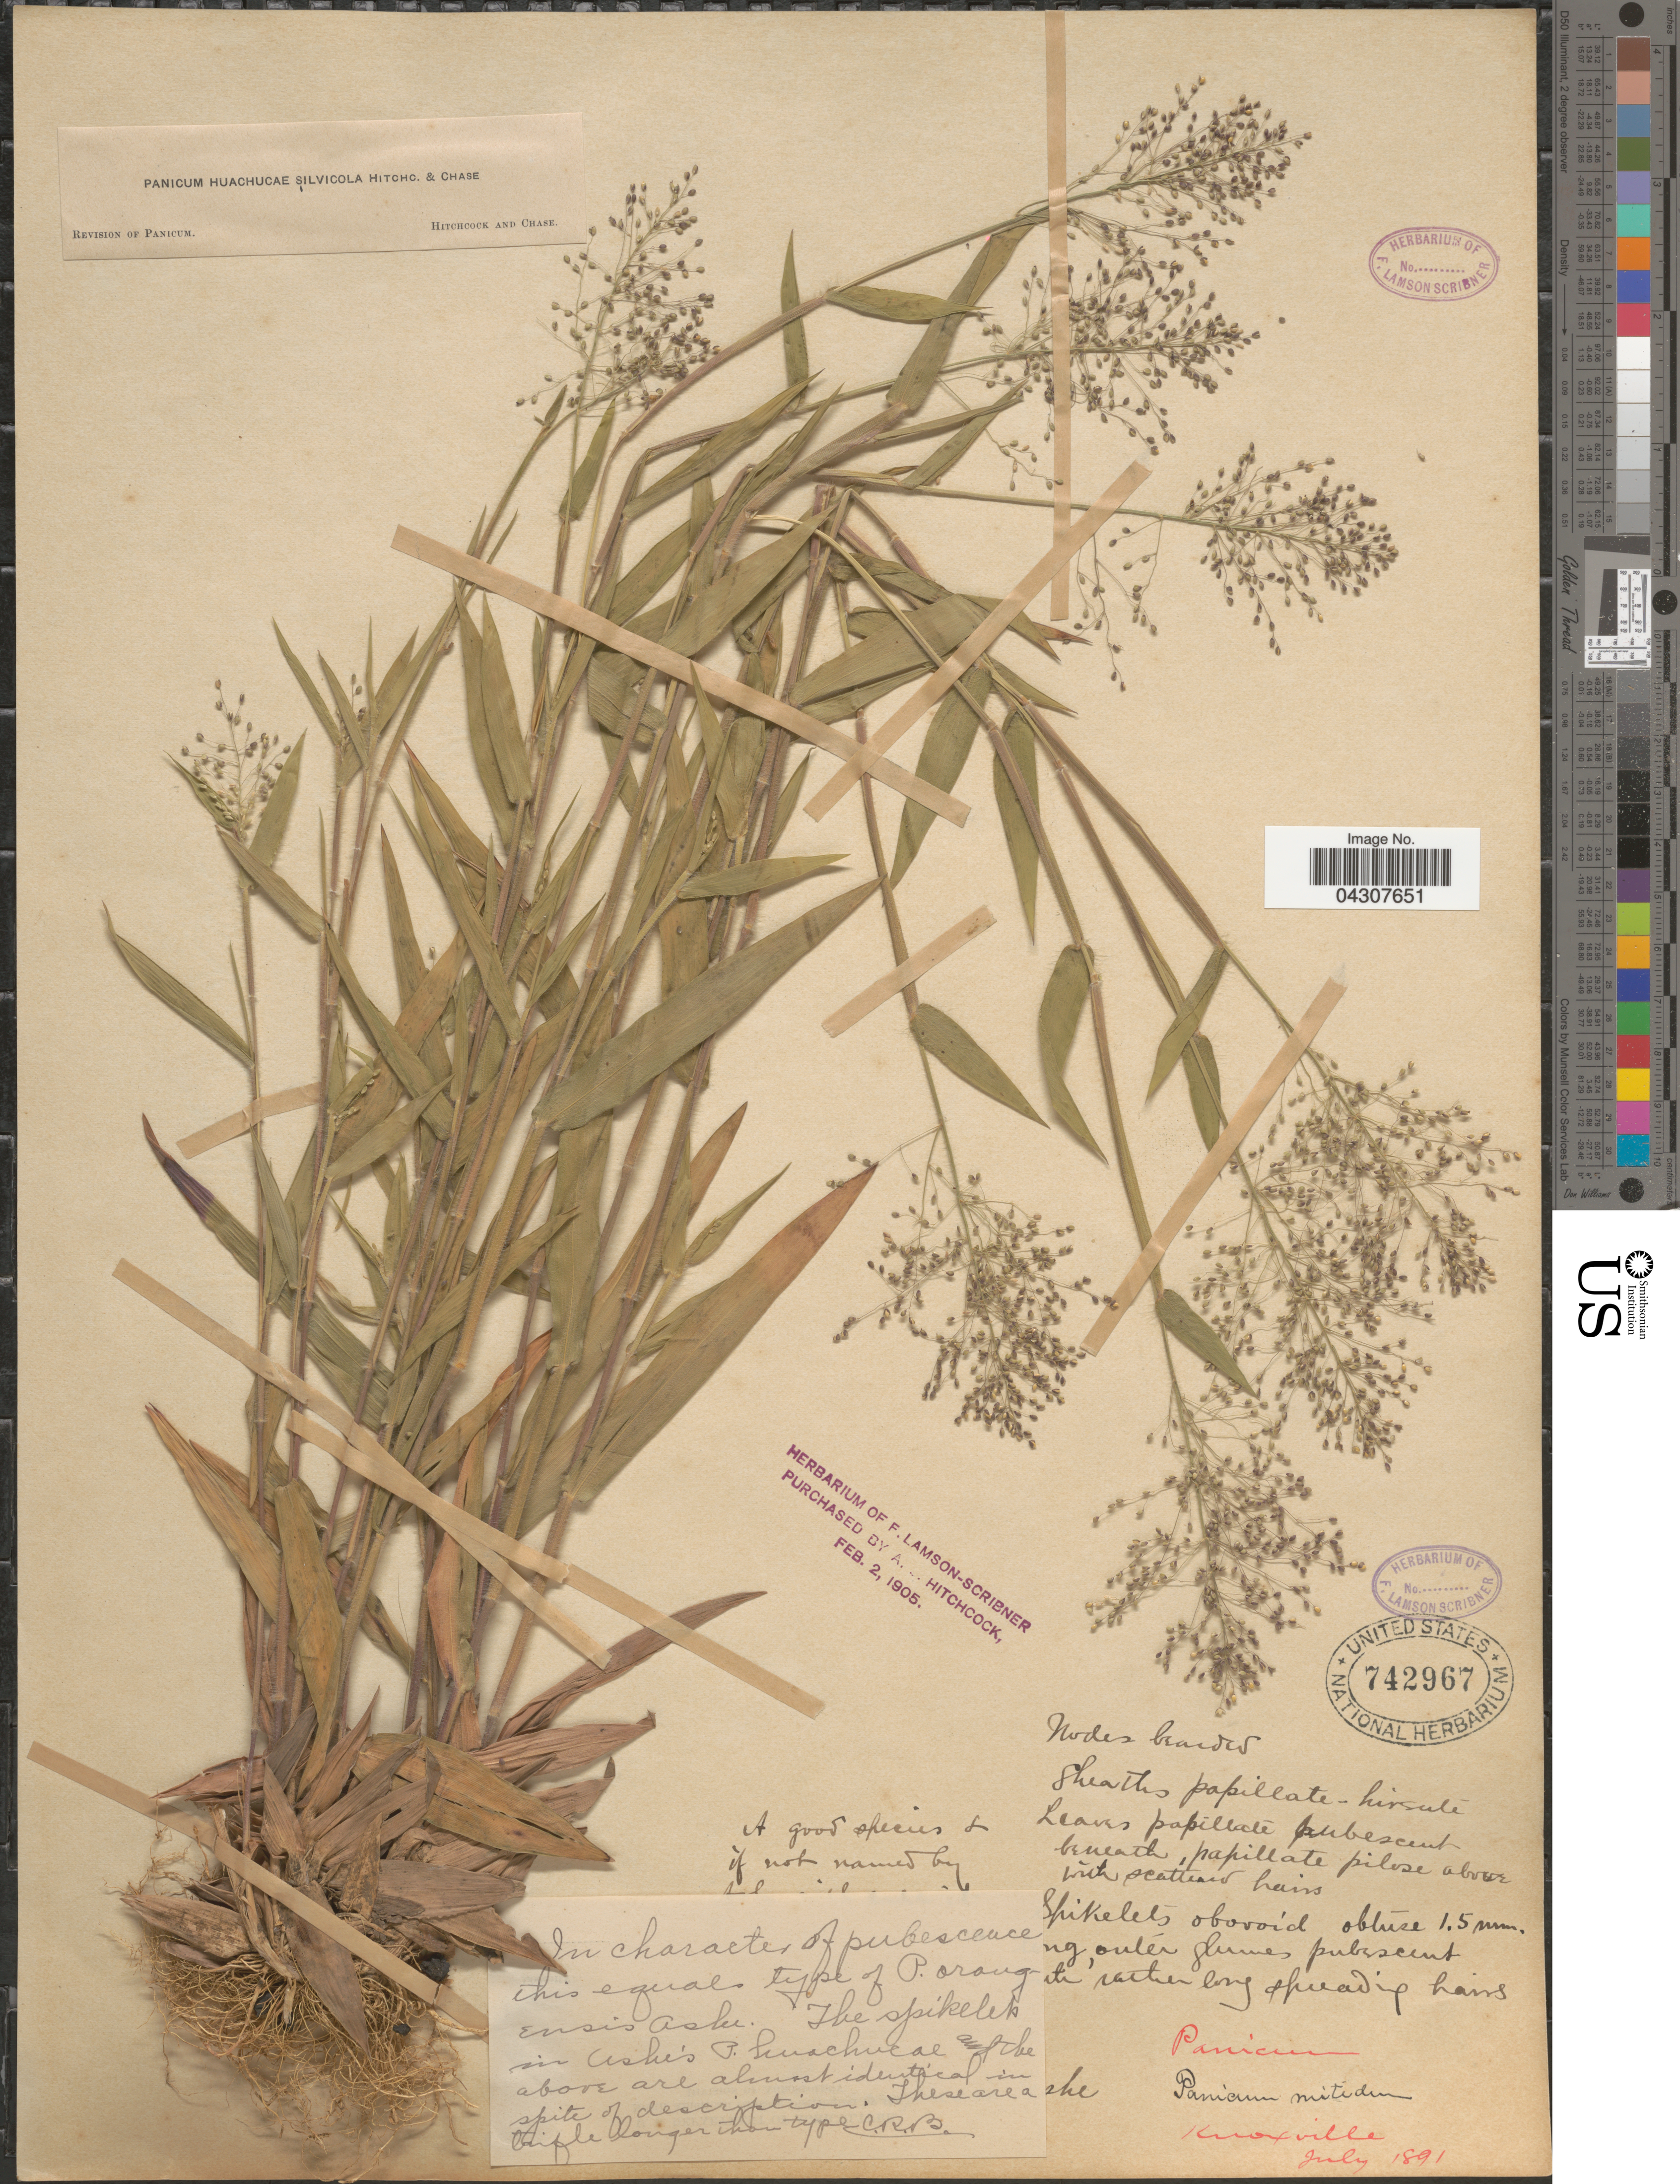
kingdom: Plantae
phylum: Tracheophyta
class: Liliopsida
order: Poales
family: Poaceae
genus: Dichanthelium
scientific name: Dichanthelium acuminatum var. acuminatum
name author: (Sw.) Gould & C.A. Clark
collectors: ex herb. F. Lamson Scribner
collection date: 1891-07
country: United States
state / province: Tennessee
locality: Knoxville.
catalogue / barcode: US 742967